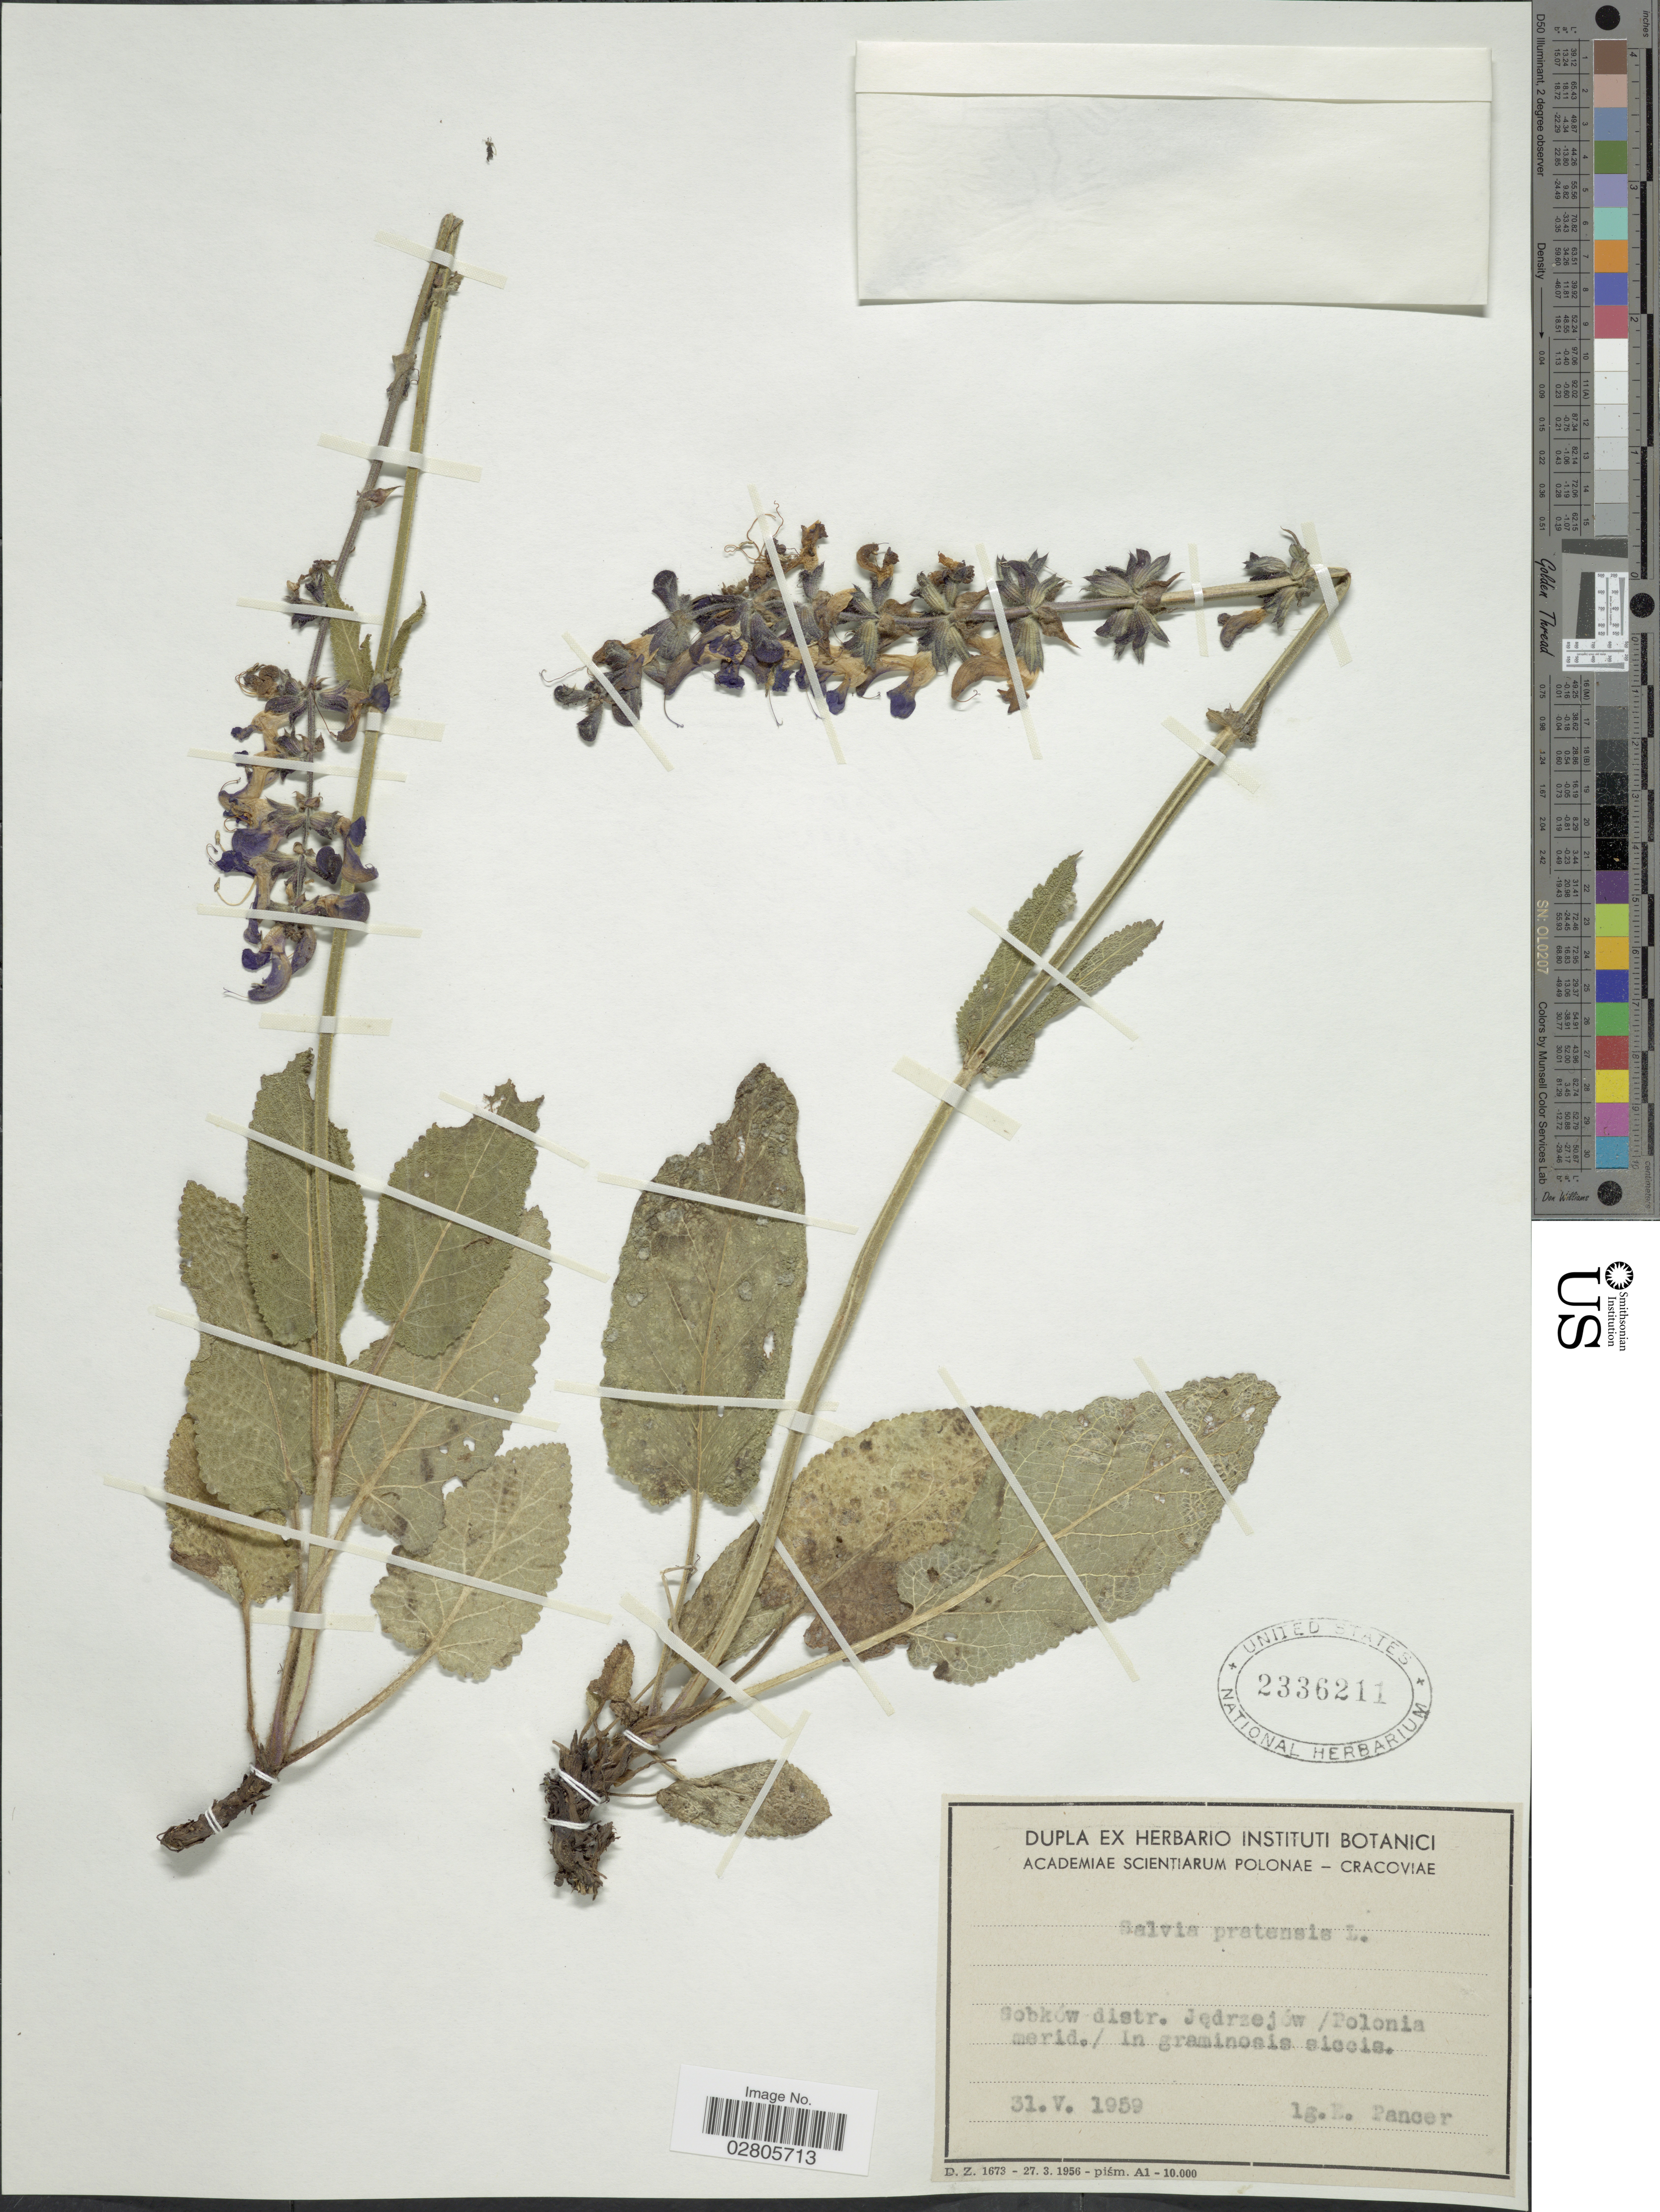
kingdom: Plantae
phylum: Tracheophyta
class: Magnoliopsida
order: Lamiales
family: Lamiaceae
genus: Salvia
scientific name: Salvia pratensis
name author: L.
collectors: E. Pancer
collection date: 1959-05-31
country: Poland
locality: Sobków distr. Jedrzejów/ Polonia merid./In graminosis siccis.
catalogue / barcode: US 2336211